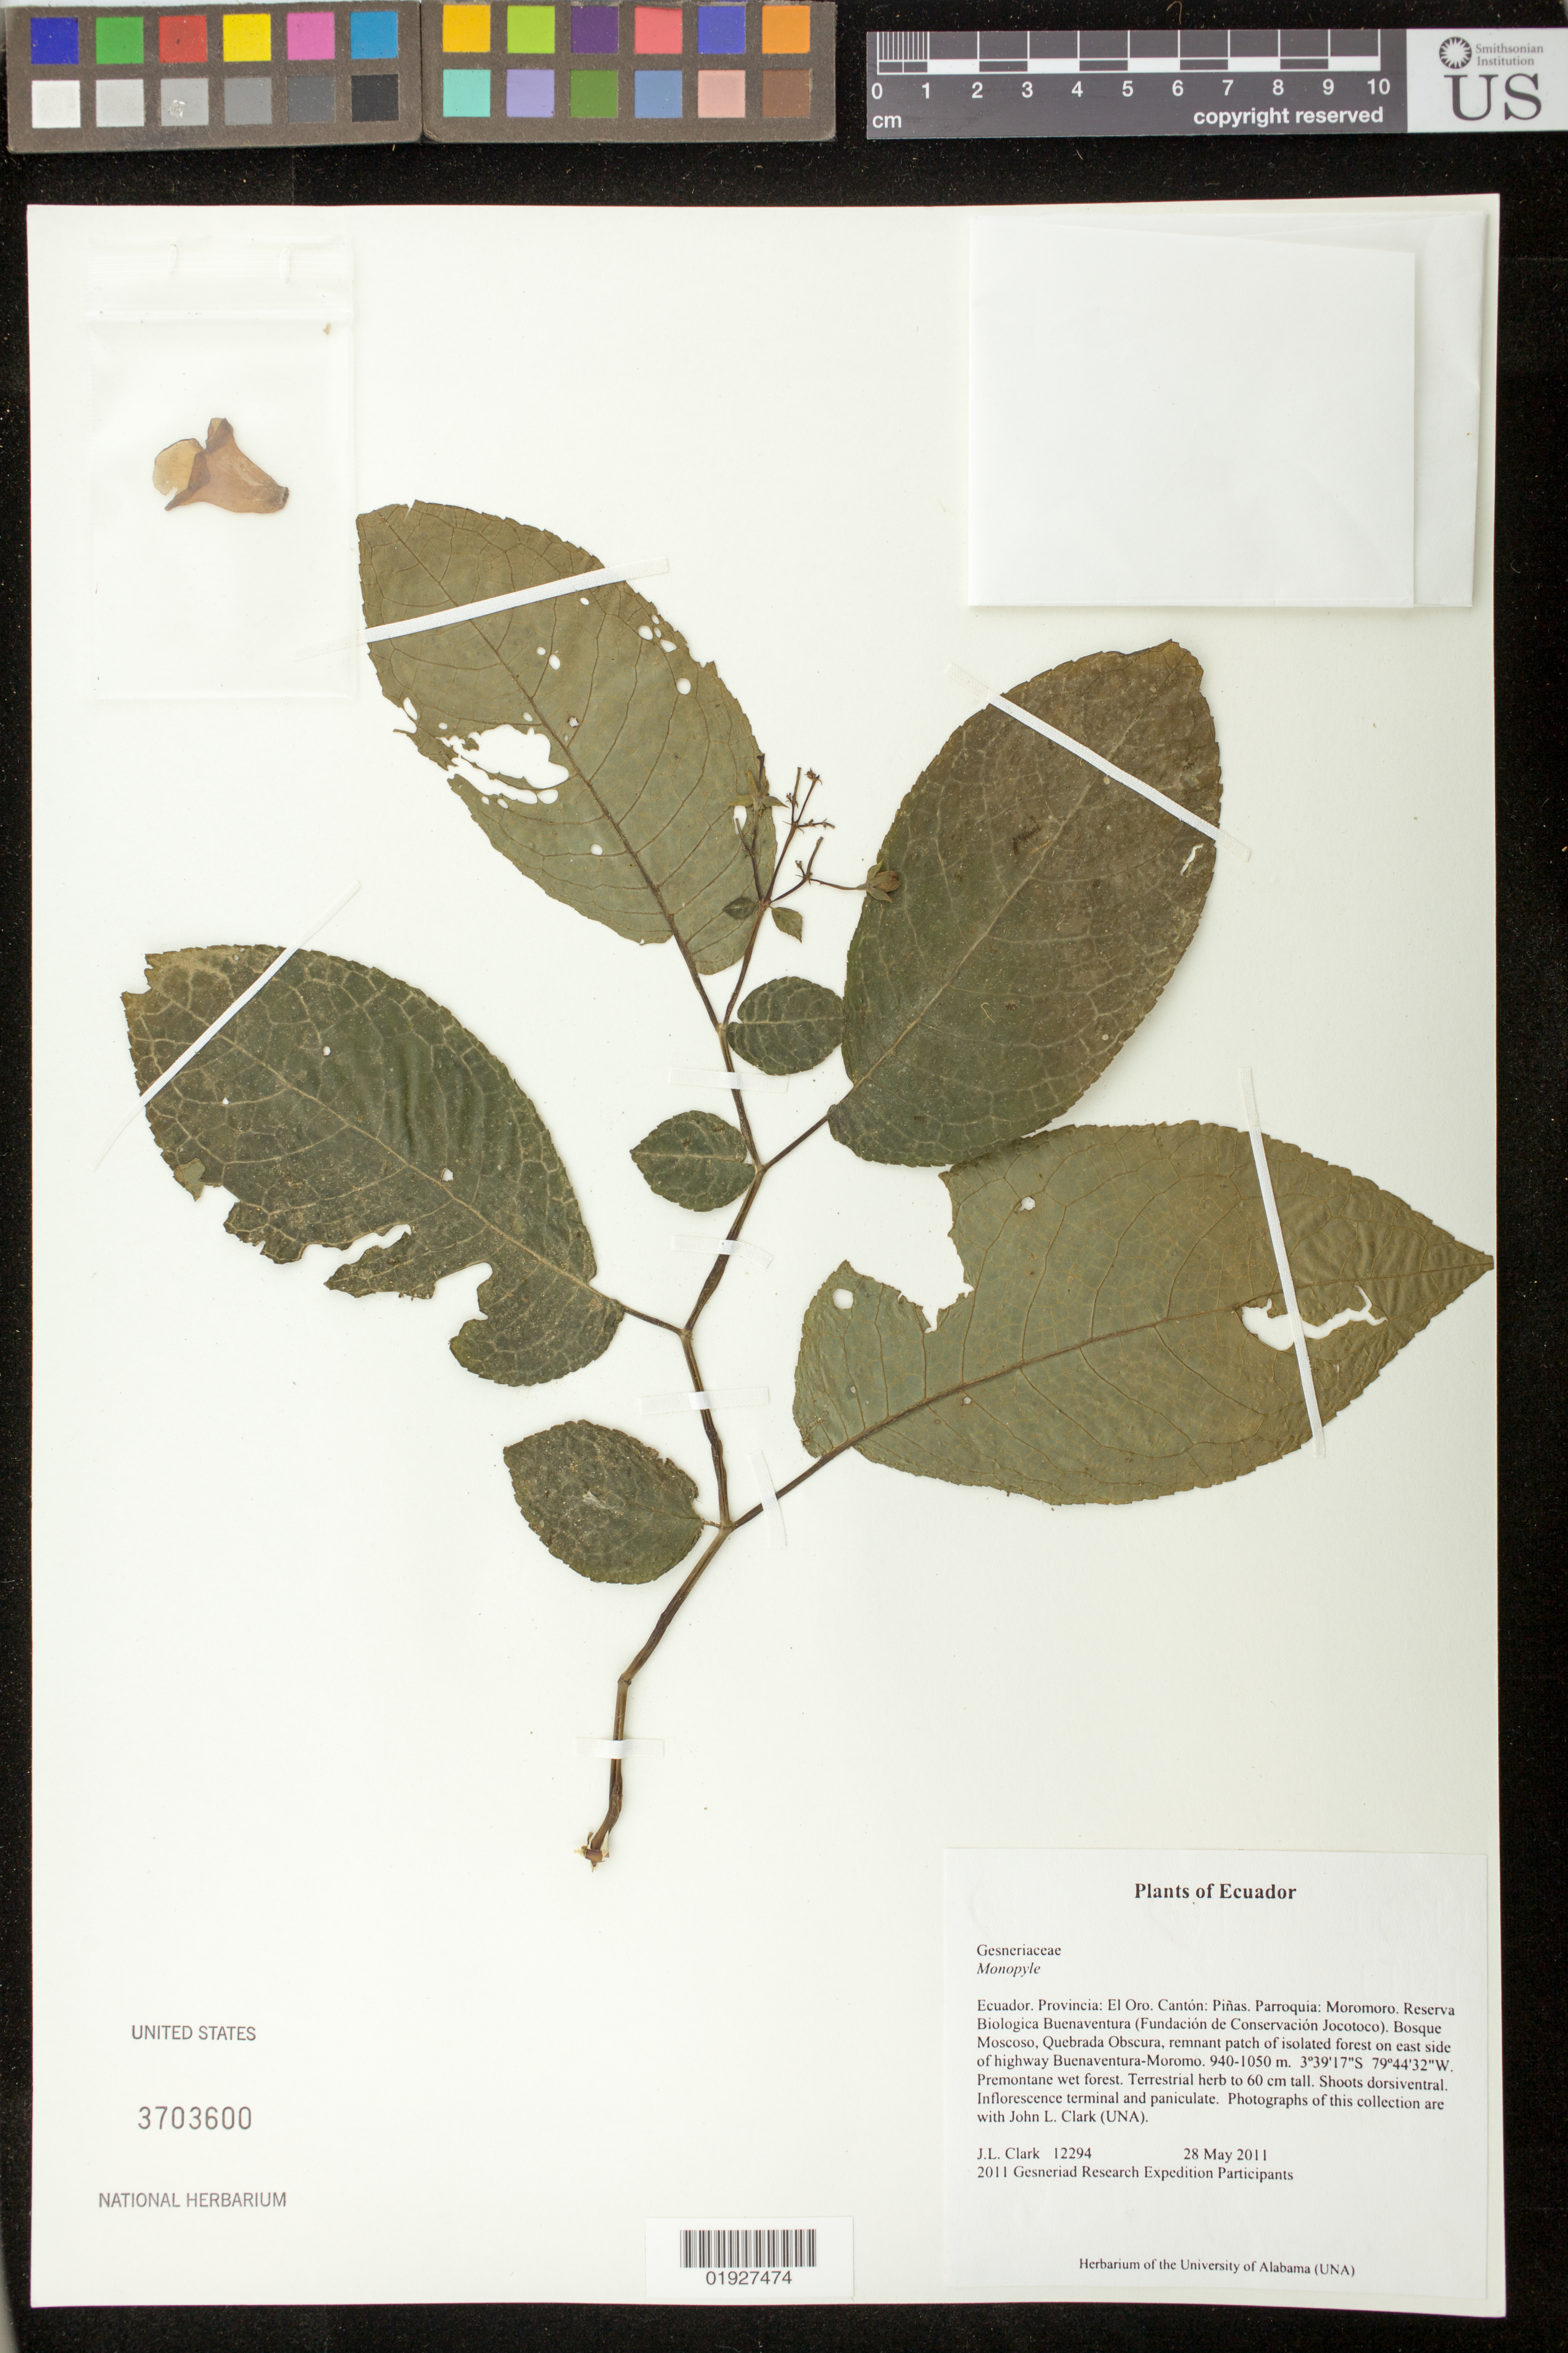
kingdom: Plantae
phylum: Tracheophyta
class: Magnoliopsida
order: Lamiales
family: Gesneriaceae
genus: Monopyle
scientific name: Monopyle sp.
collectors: J. L. Clark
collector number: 12294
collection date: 2011-05-28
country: Ecuador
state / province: El Oro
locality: Provincia: El Oro, Canton: Pinas, Parroquia, Moromoro, Reserva Biologica Buenaventura (Fundacion de Conservacion Jocotoco), Bosque Moscoso, Quebrada Obscura, remnant patch of isolated forest on east side of highway Buenaventura-Moromo.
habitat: Premontane wet forest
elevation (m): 940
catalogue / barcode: US 3703600